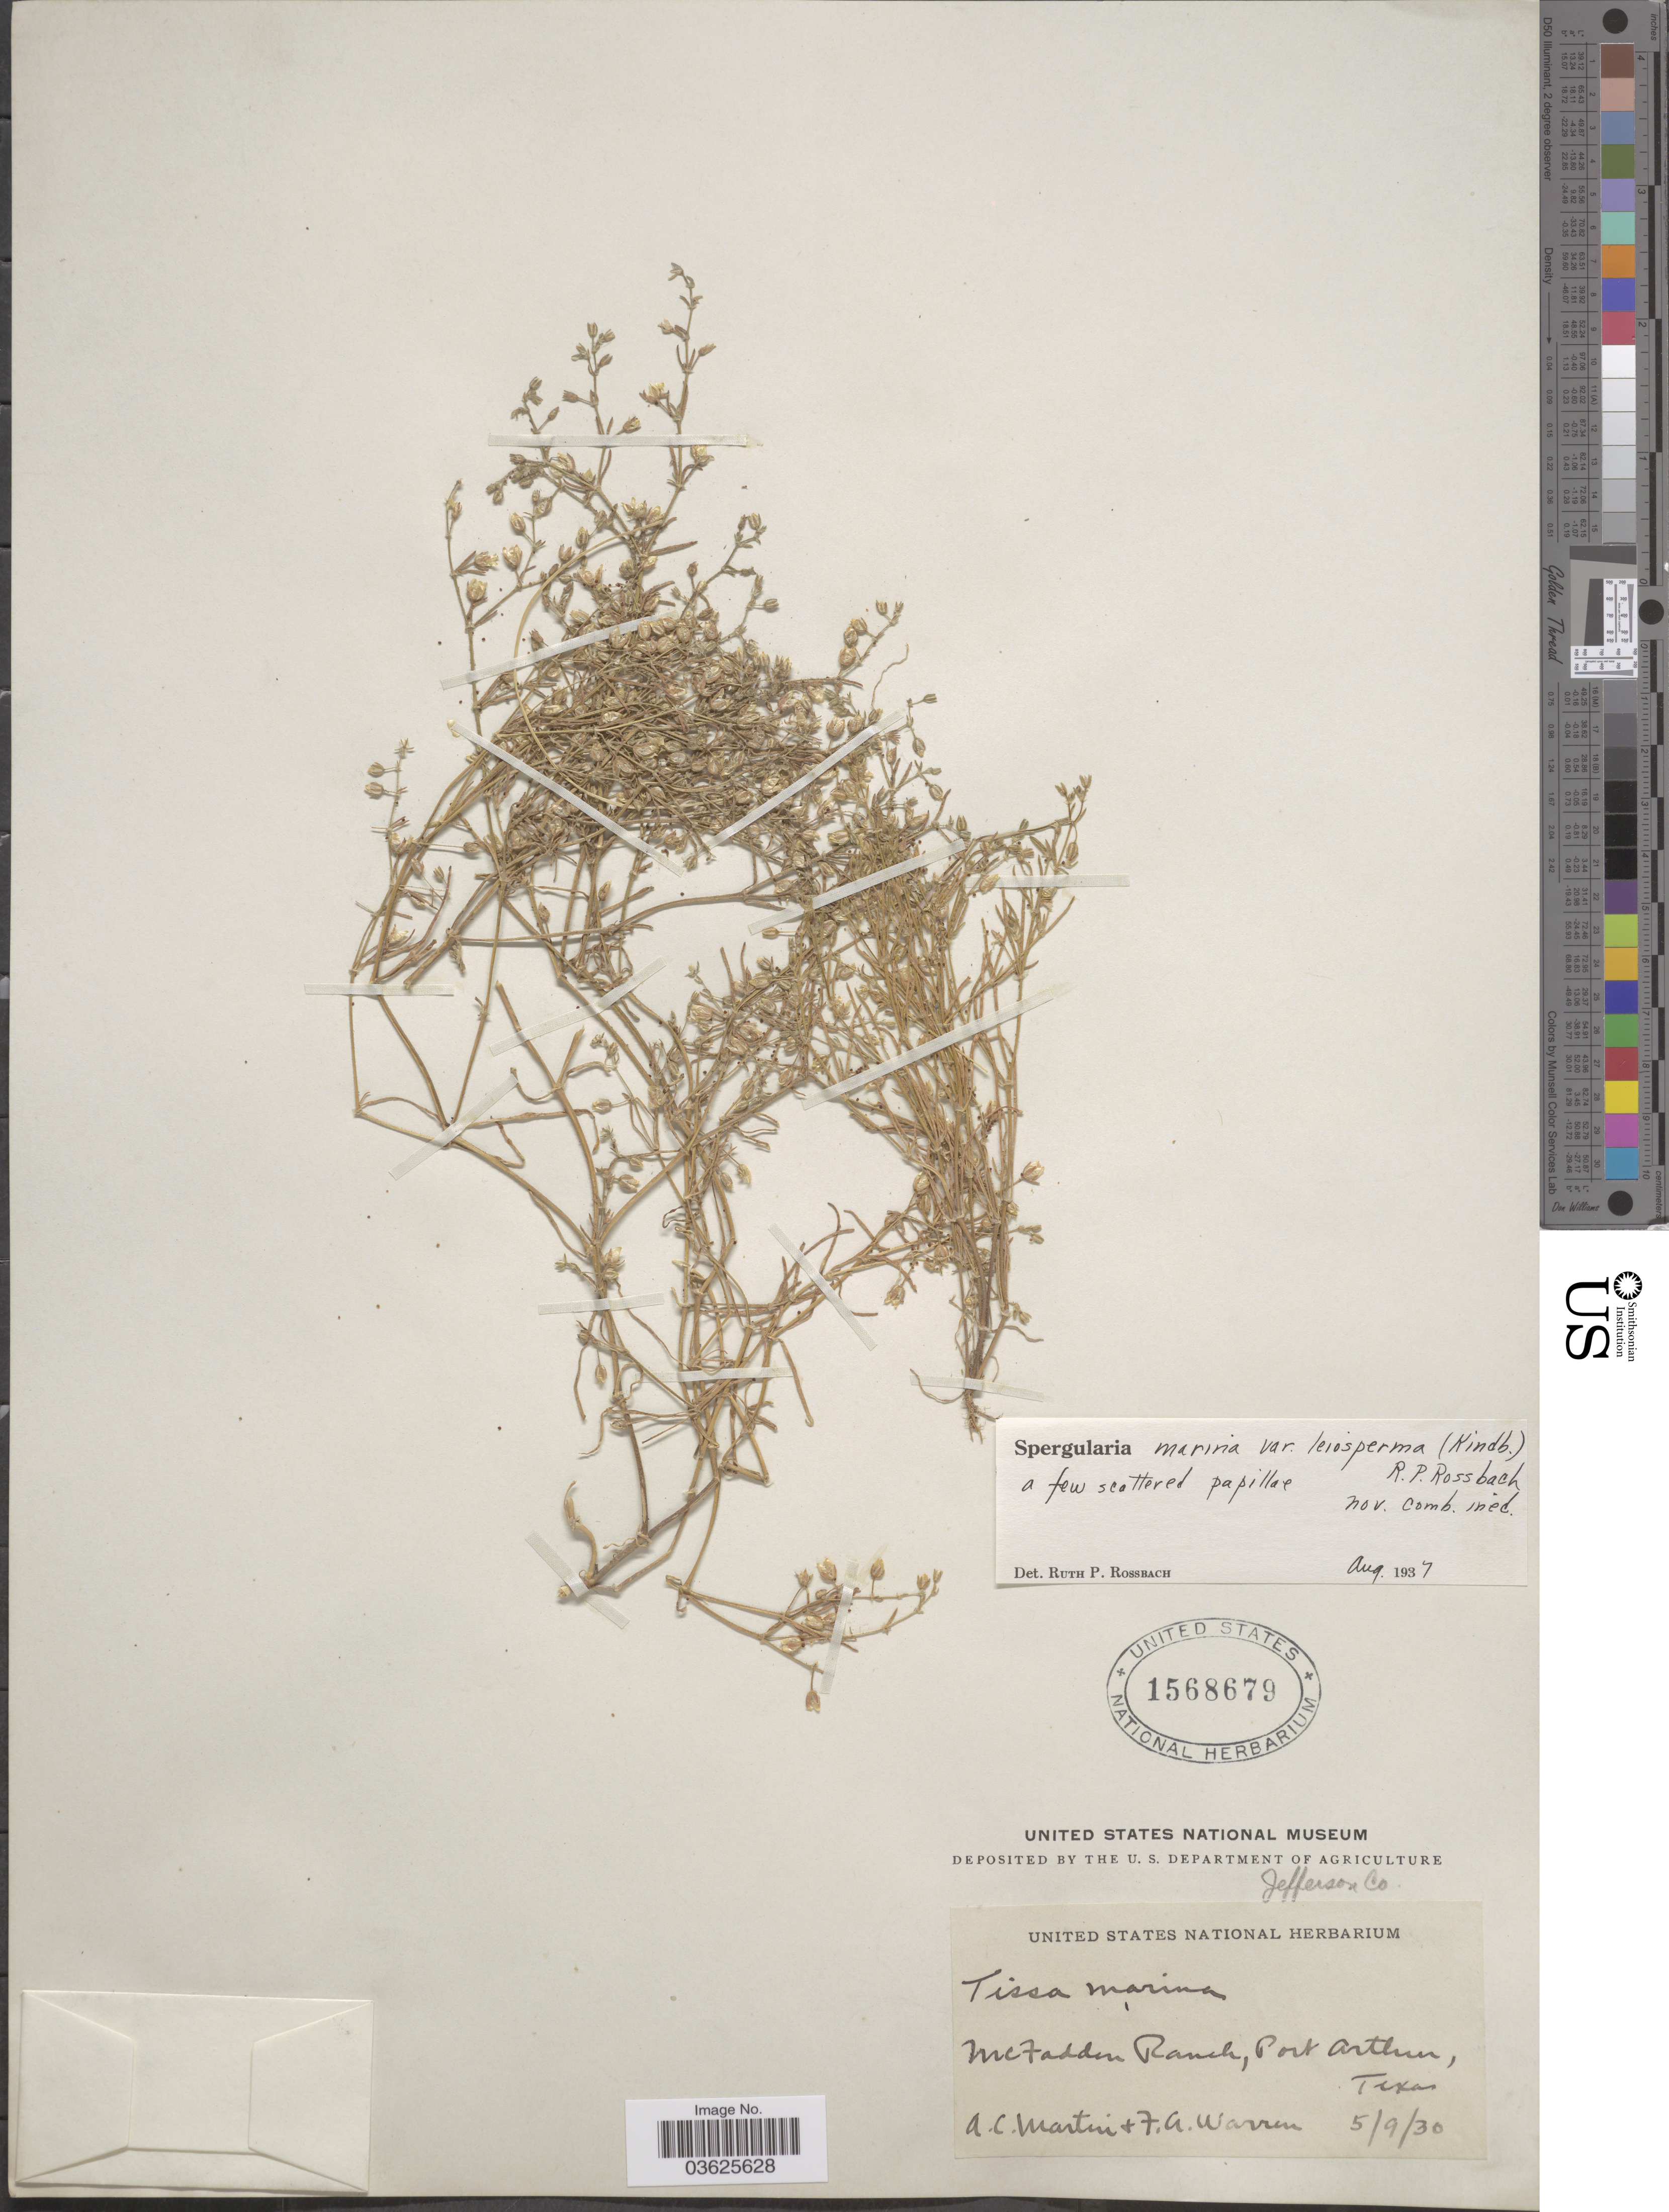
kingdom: Plantae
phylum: Tracheophyta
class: Magnoliopsida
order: Caryophyllales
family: Caryophyllaceae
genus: Spergularia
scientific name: Spergularia marina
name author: (L.) Griseb.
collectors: A. C. Martin & F. Warren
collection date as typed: Transcribed d/m/y: 9/5/30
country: United States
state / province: Texas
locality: Jefferson Co. McFadden Ranch, Port Arthur.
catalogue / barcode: US 1568679